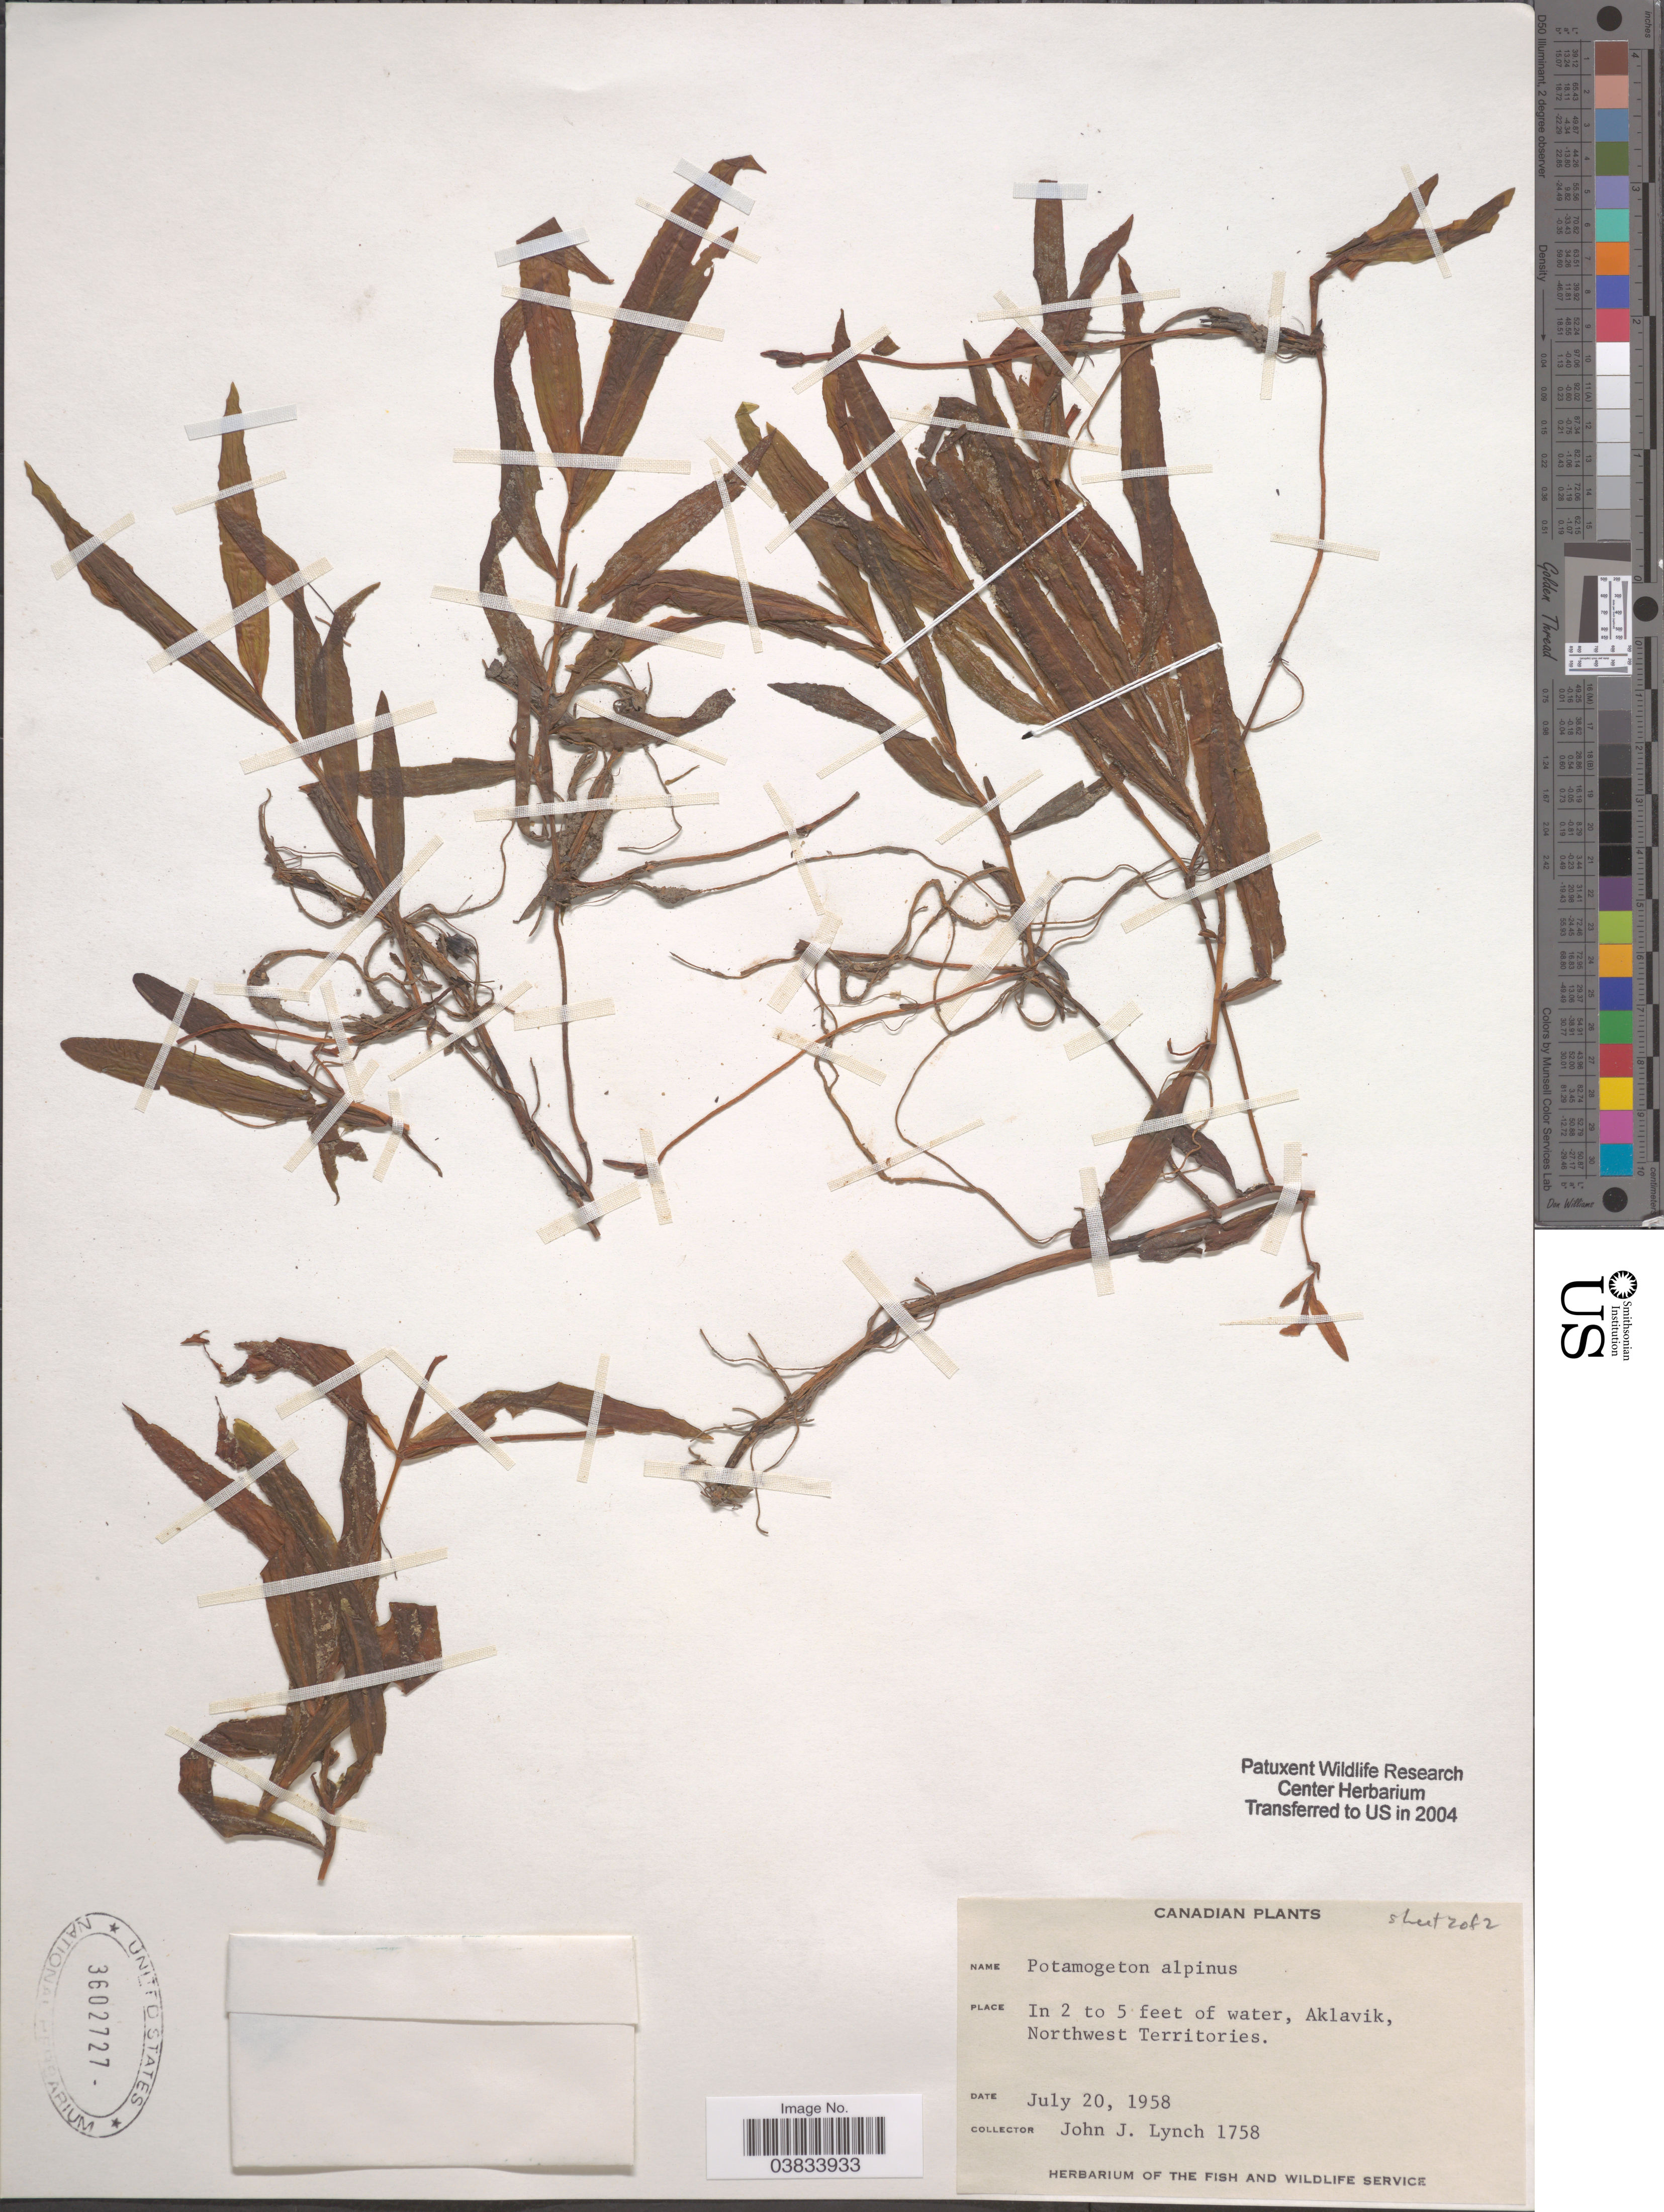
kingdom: Plantae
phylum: Tracheophyta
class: Liliopsida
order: Alismatales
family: Potamogetonaceae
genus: Potamogeton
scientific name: Potamogeton alpinus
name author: Balb.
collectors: J. Lynch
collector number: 1758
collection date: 1958-07-20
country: Canada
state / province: Northwest Territories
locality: Aklavik.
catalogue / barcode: US 3602727